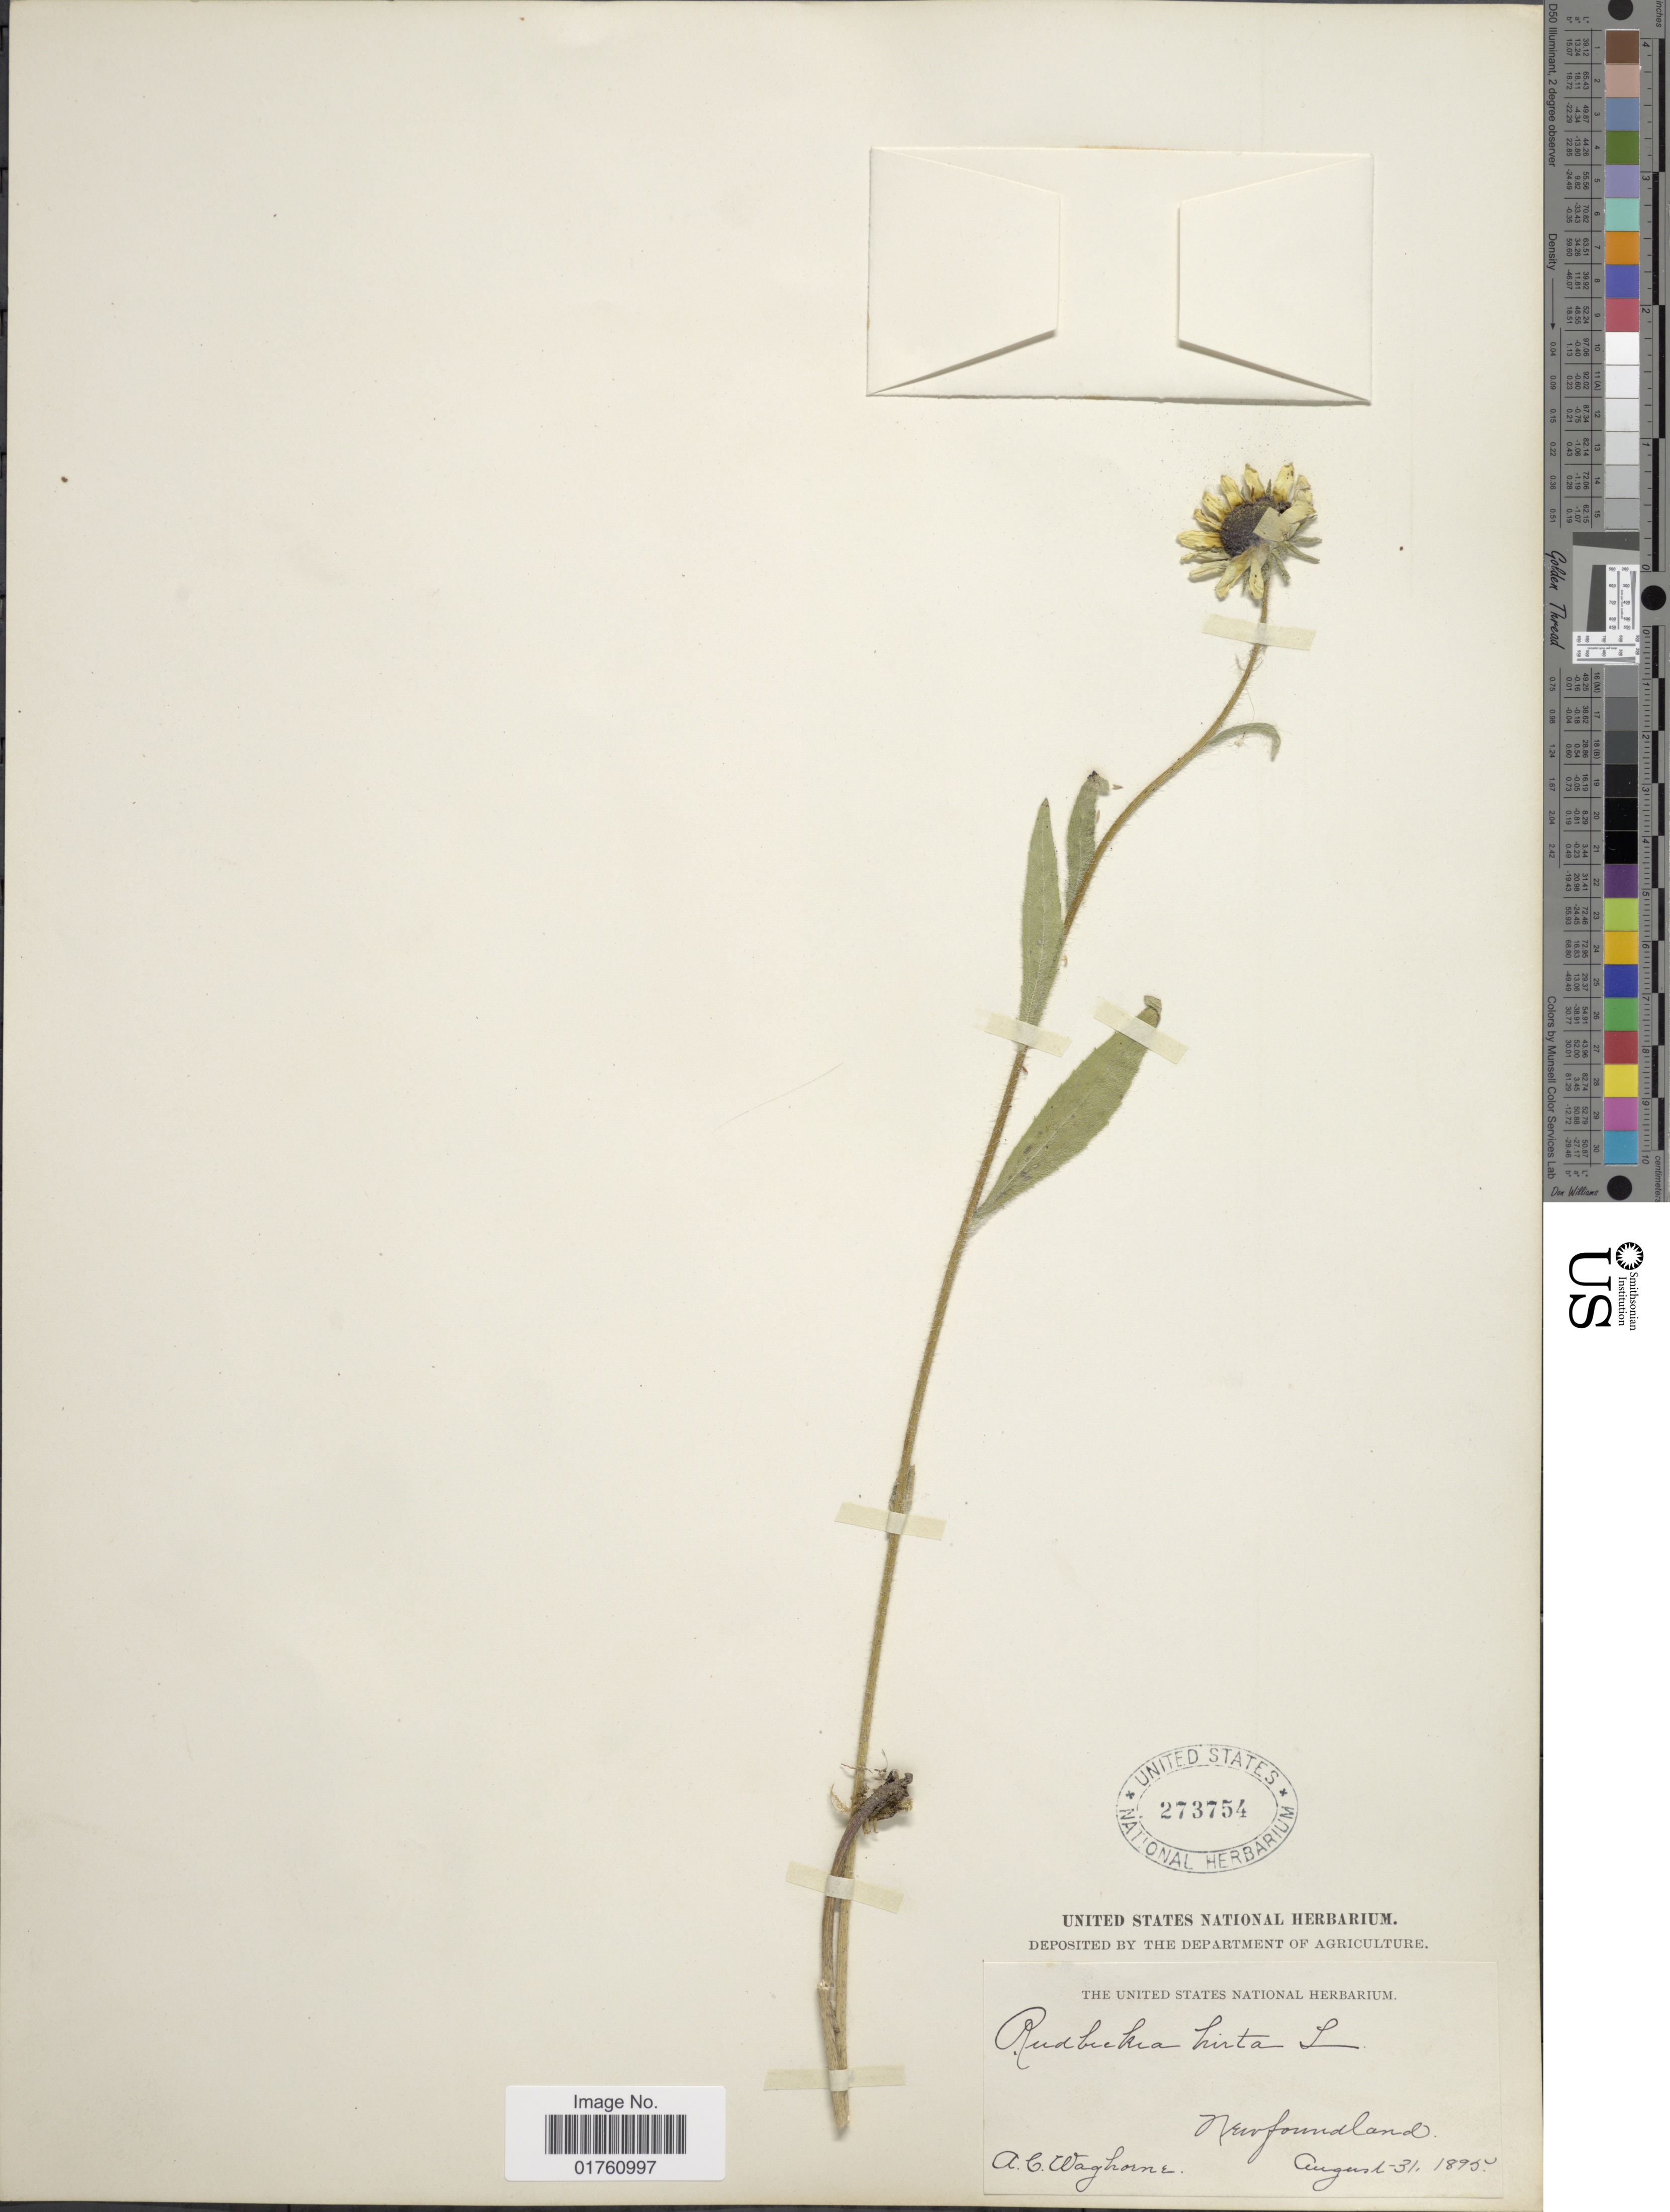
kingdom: Plantae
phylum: Tracheophyta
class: Magnoliopsida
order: Asterales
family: Asteraceae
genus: Rudbeckia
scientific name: Rudbeckia hirta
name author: L.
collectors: A. Waghorne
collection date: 1895-08-31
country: Canada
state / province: Newfoundland and Labrador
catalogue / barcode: US 273754